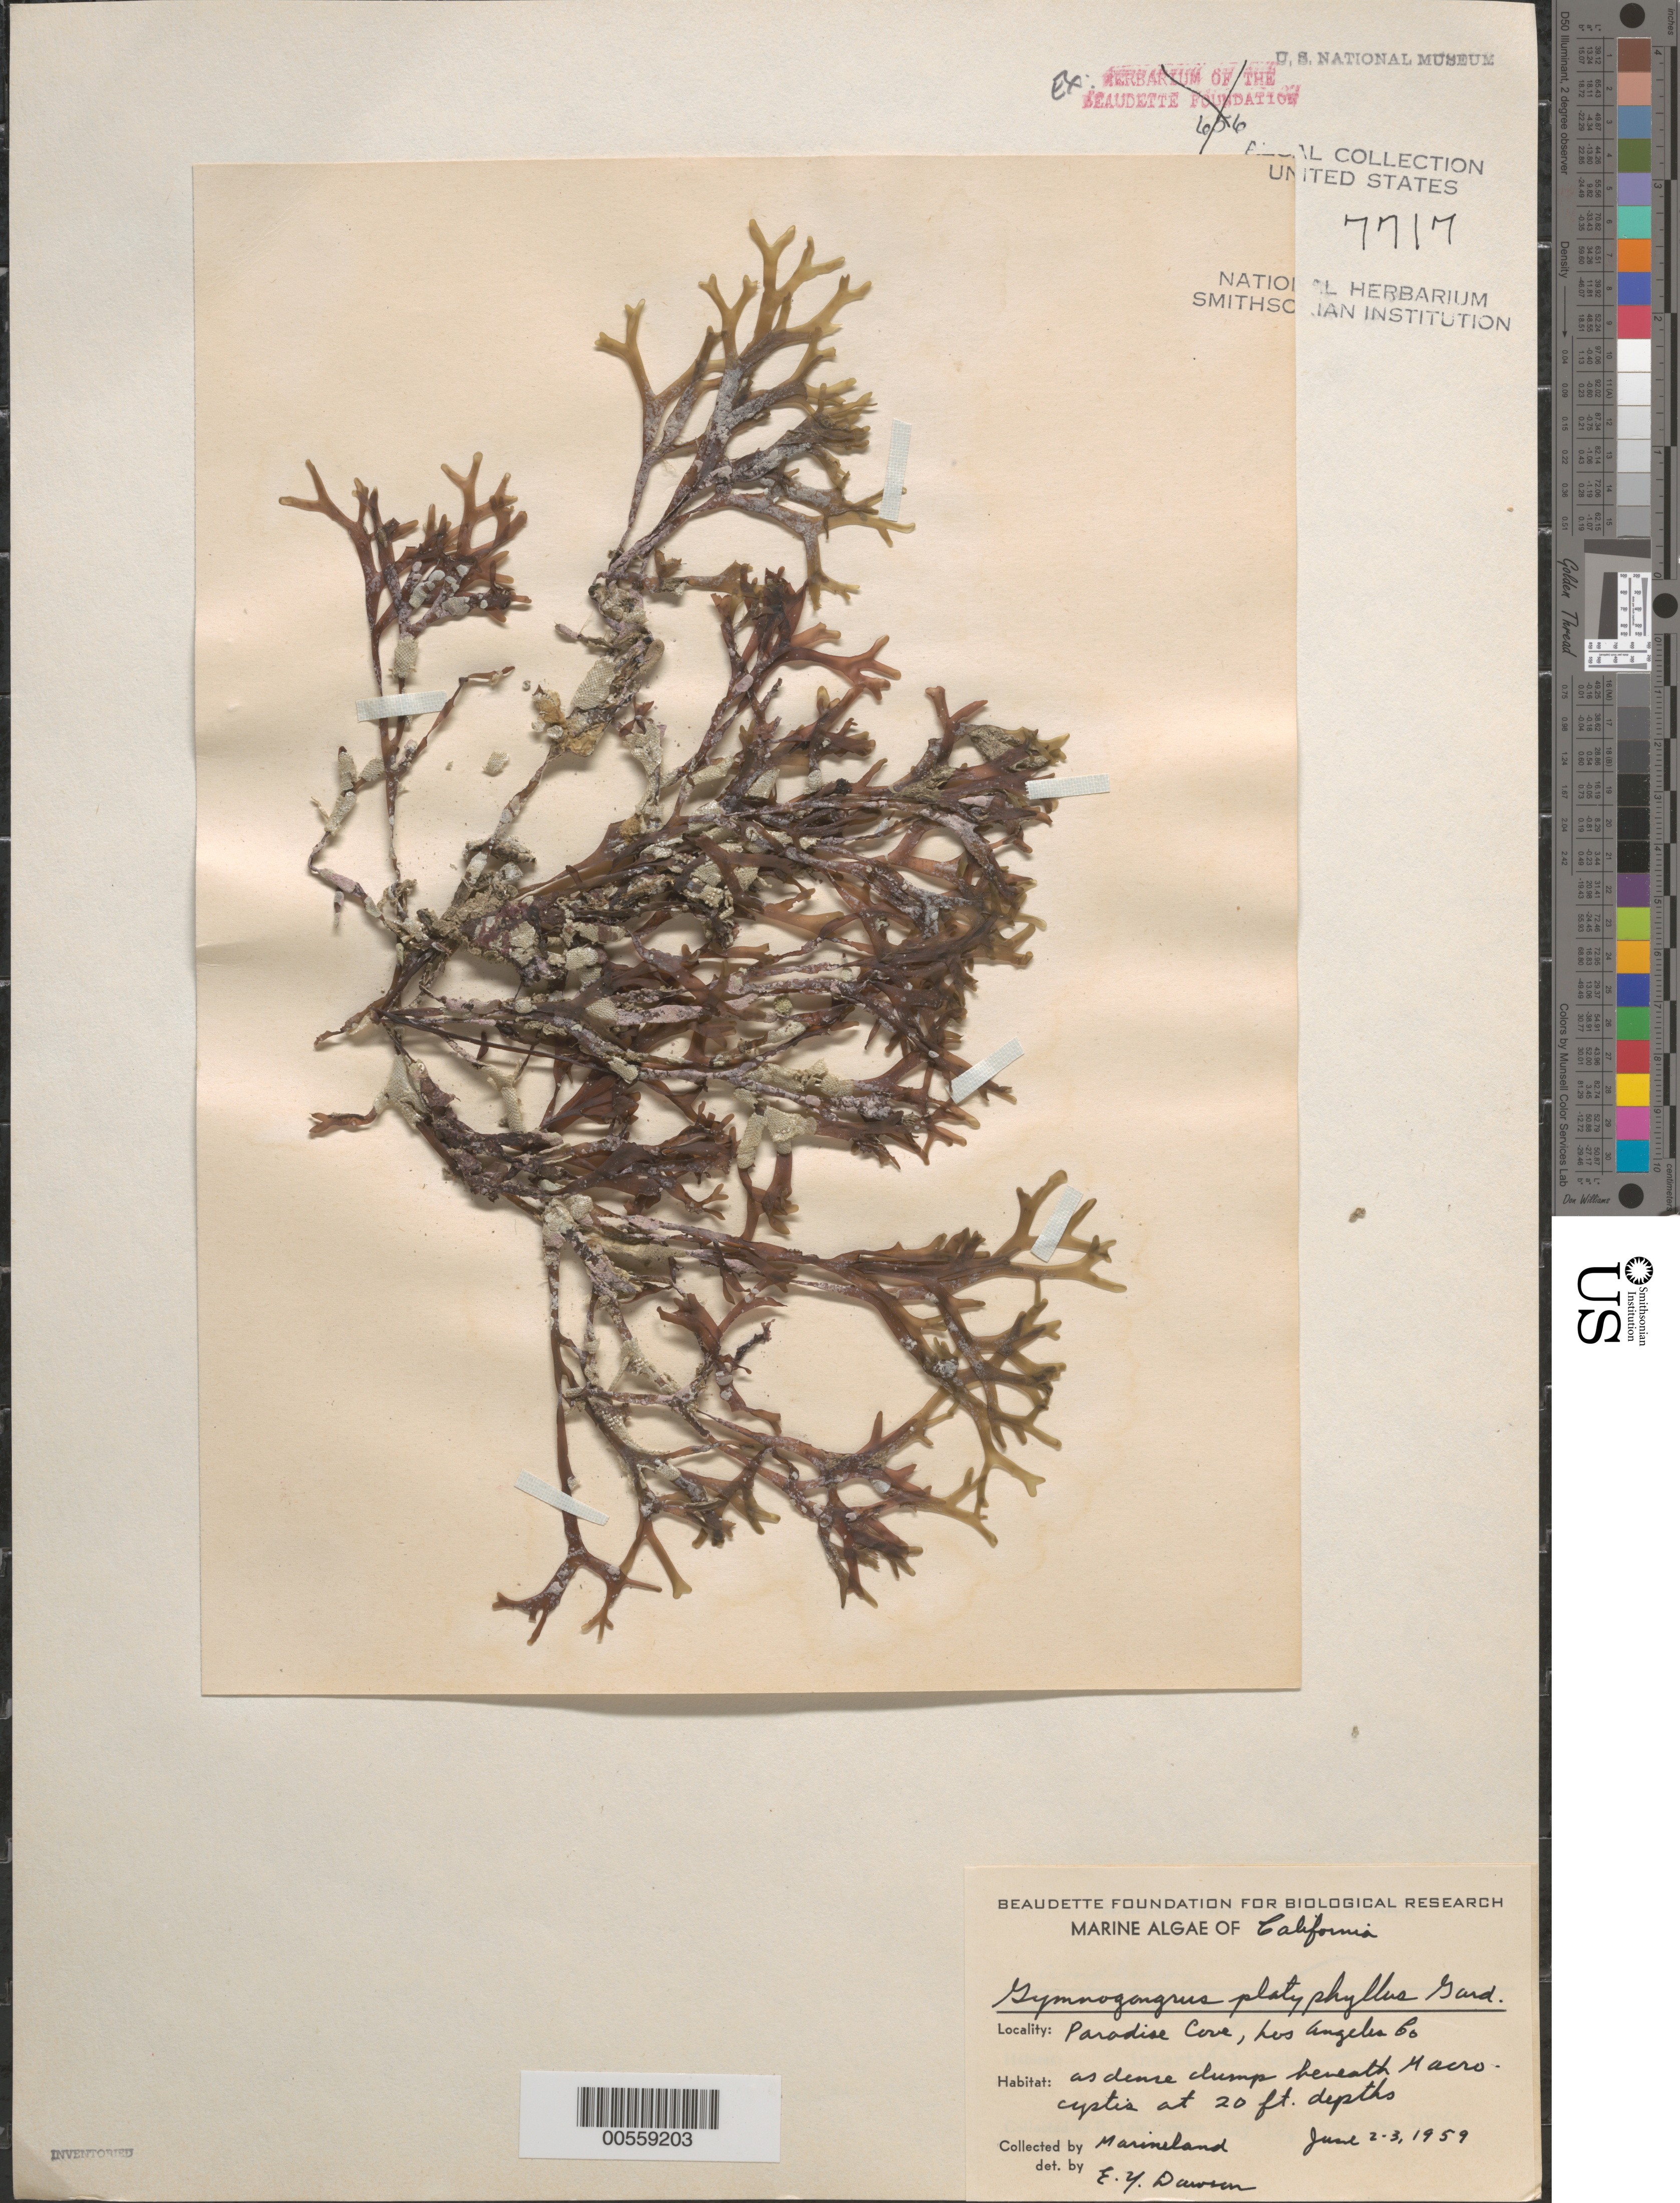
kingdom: Plantae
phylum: Rhodophyta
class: Florideophyceae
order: Gigartinales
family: Phyllophoraceae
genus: Gymnogongrus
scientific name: Gymnogongrus platyphyllus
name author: N.L. Gardner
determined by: Dawson, E. Y.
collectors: Marineland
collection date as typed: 02 Jun 1959 TO 03 Jun 1959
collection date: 1959-06-02/1959-06-03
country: United States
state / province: California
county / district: Los Angeles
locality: Paradise Cove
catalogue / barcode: US 7717